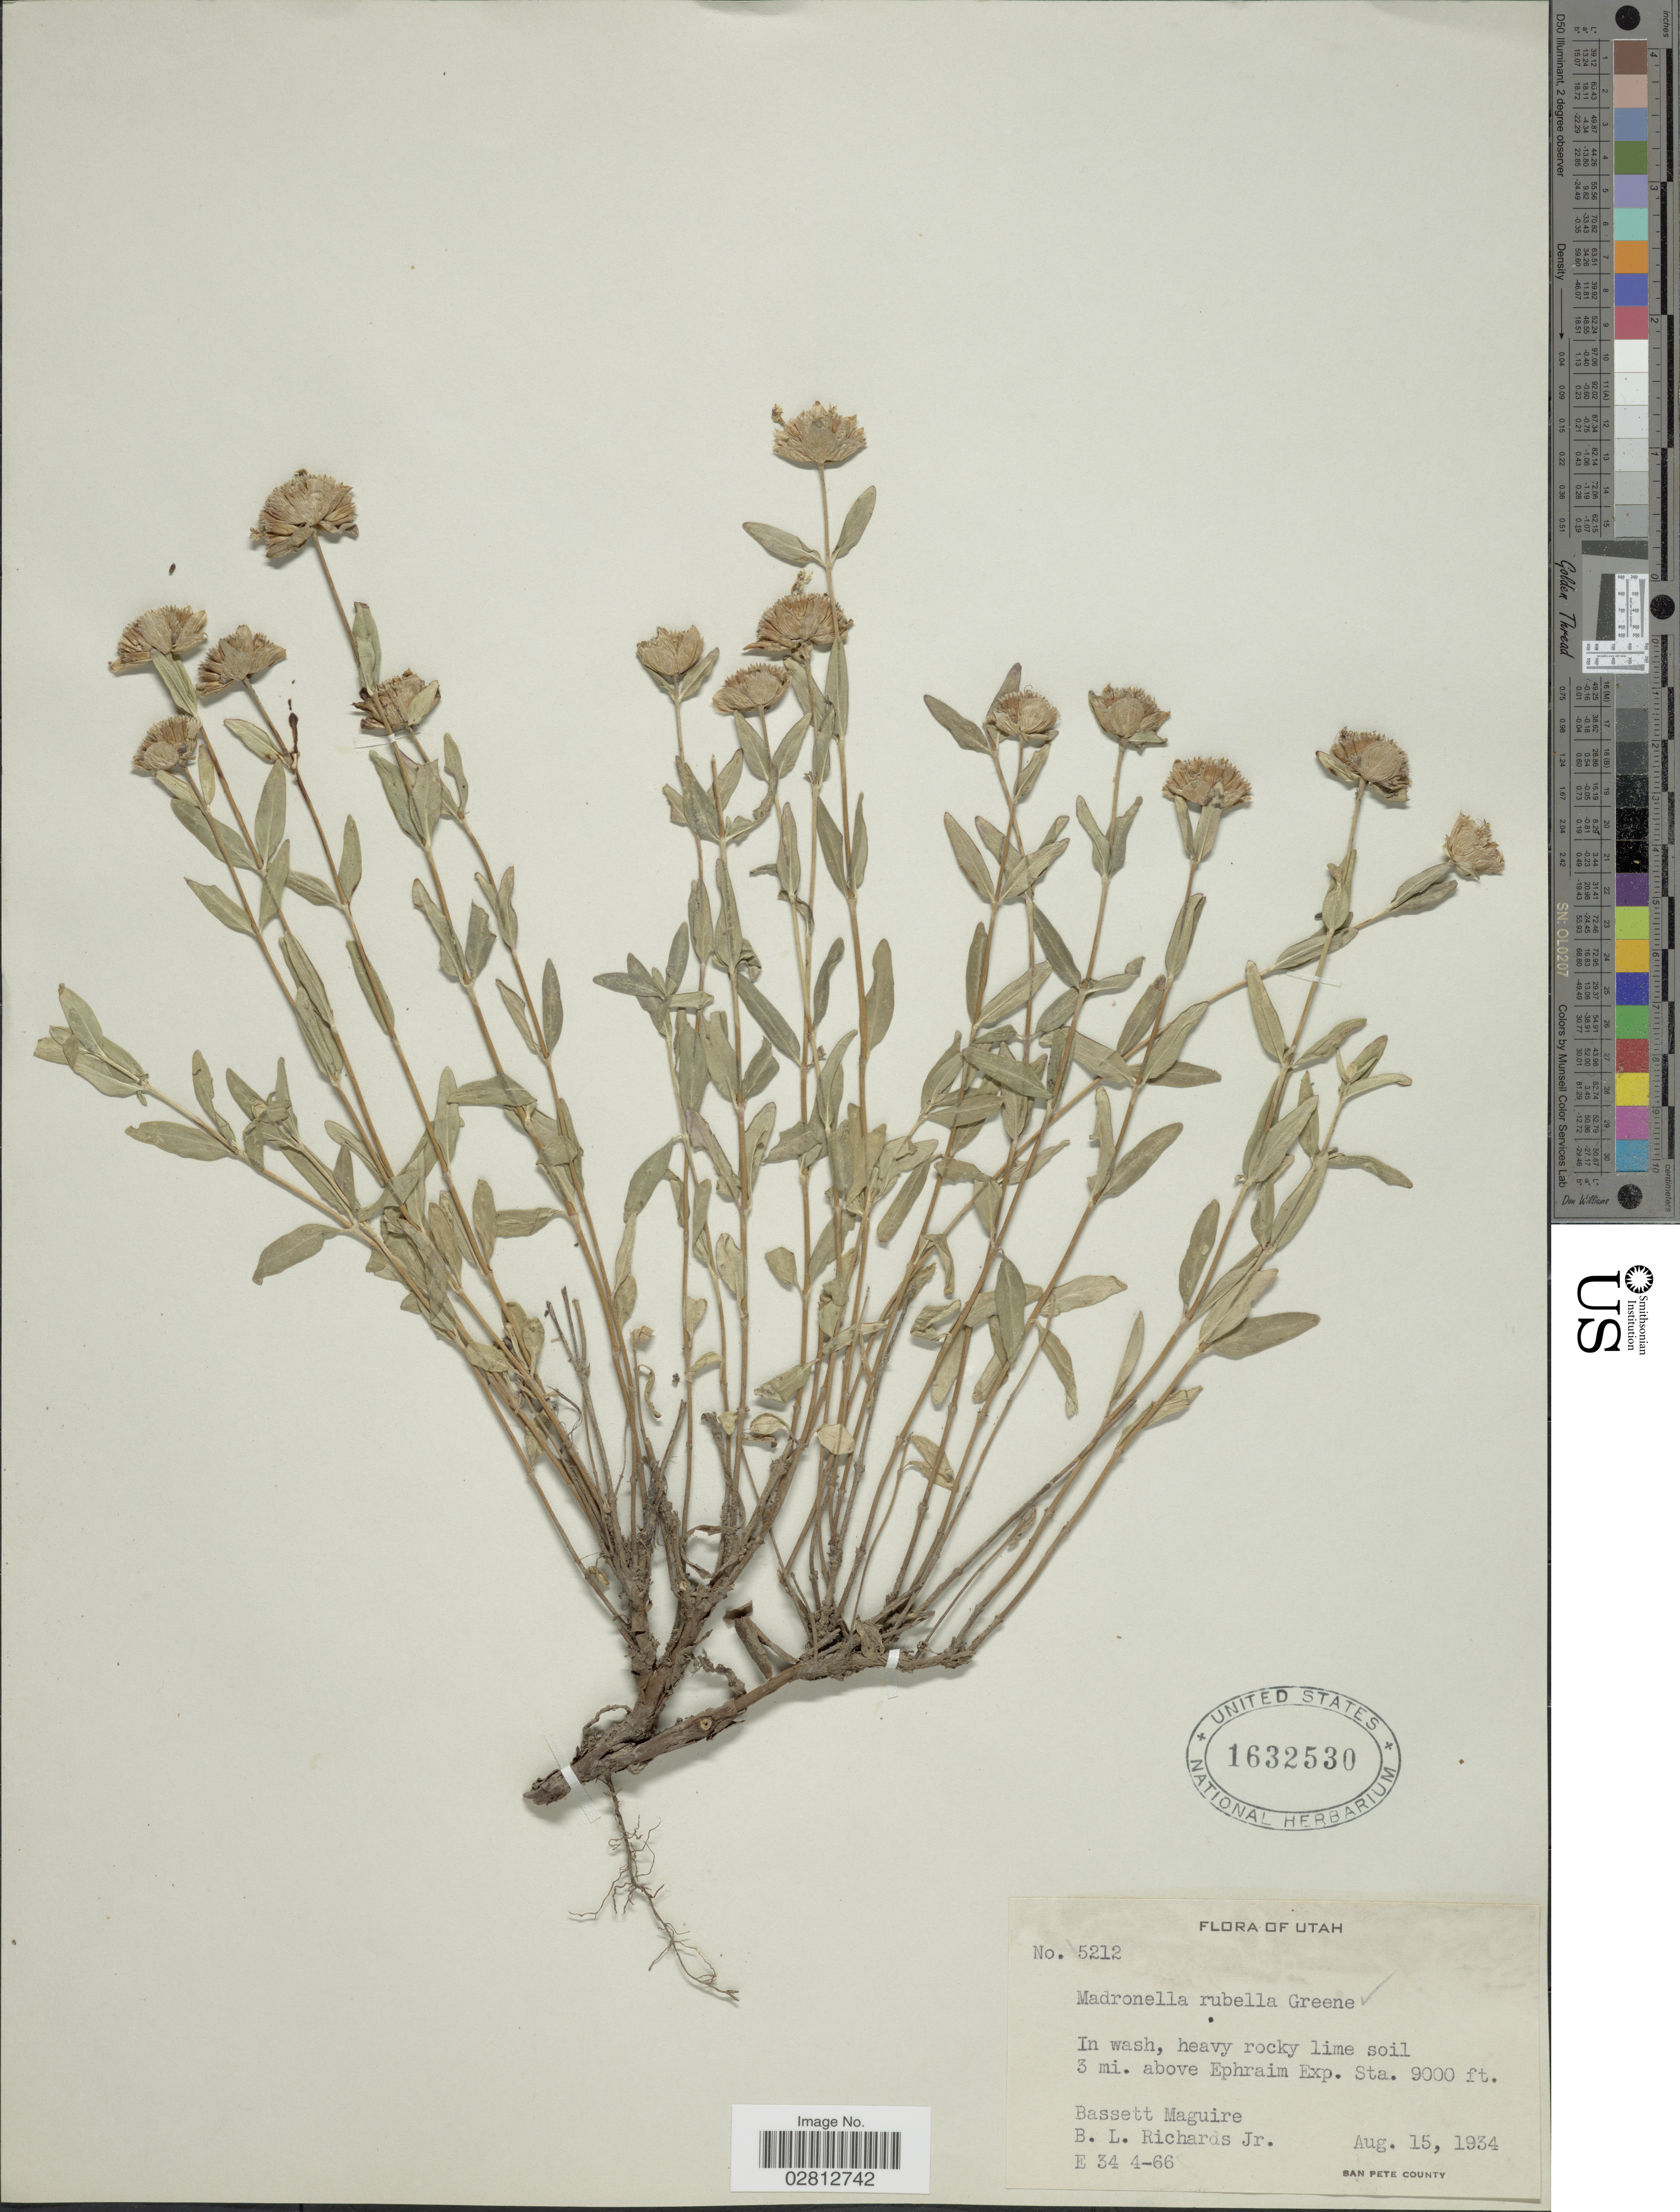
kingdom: Plantae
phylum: Tracheophyta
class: Magnoliopsida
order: Lamiales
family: Lamiaceae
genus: Monardella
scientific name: Monardella rubella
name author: S.W. Greene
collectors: B. Maguire & B. Richards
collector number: E 34 4-66/ 5212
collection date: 1934-08-15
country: United States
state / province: Utah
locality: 3 mi. above Ephraim Exp. Sta., San Pete County.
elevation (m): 2743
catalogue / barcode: US 1632530